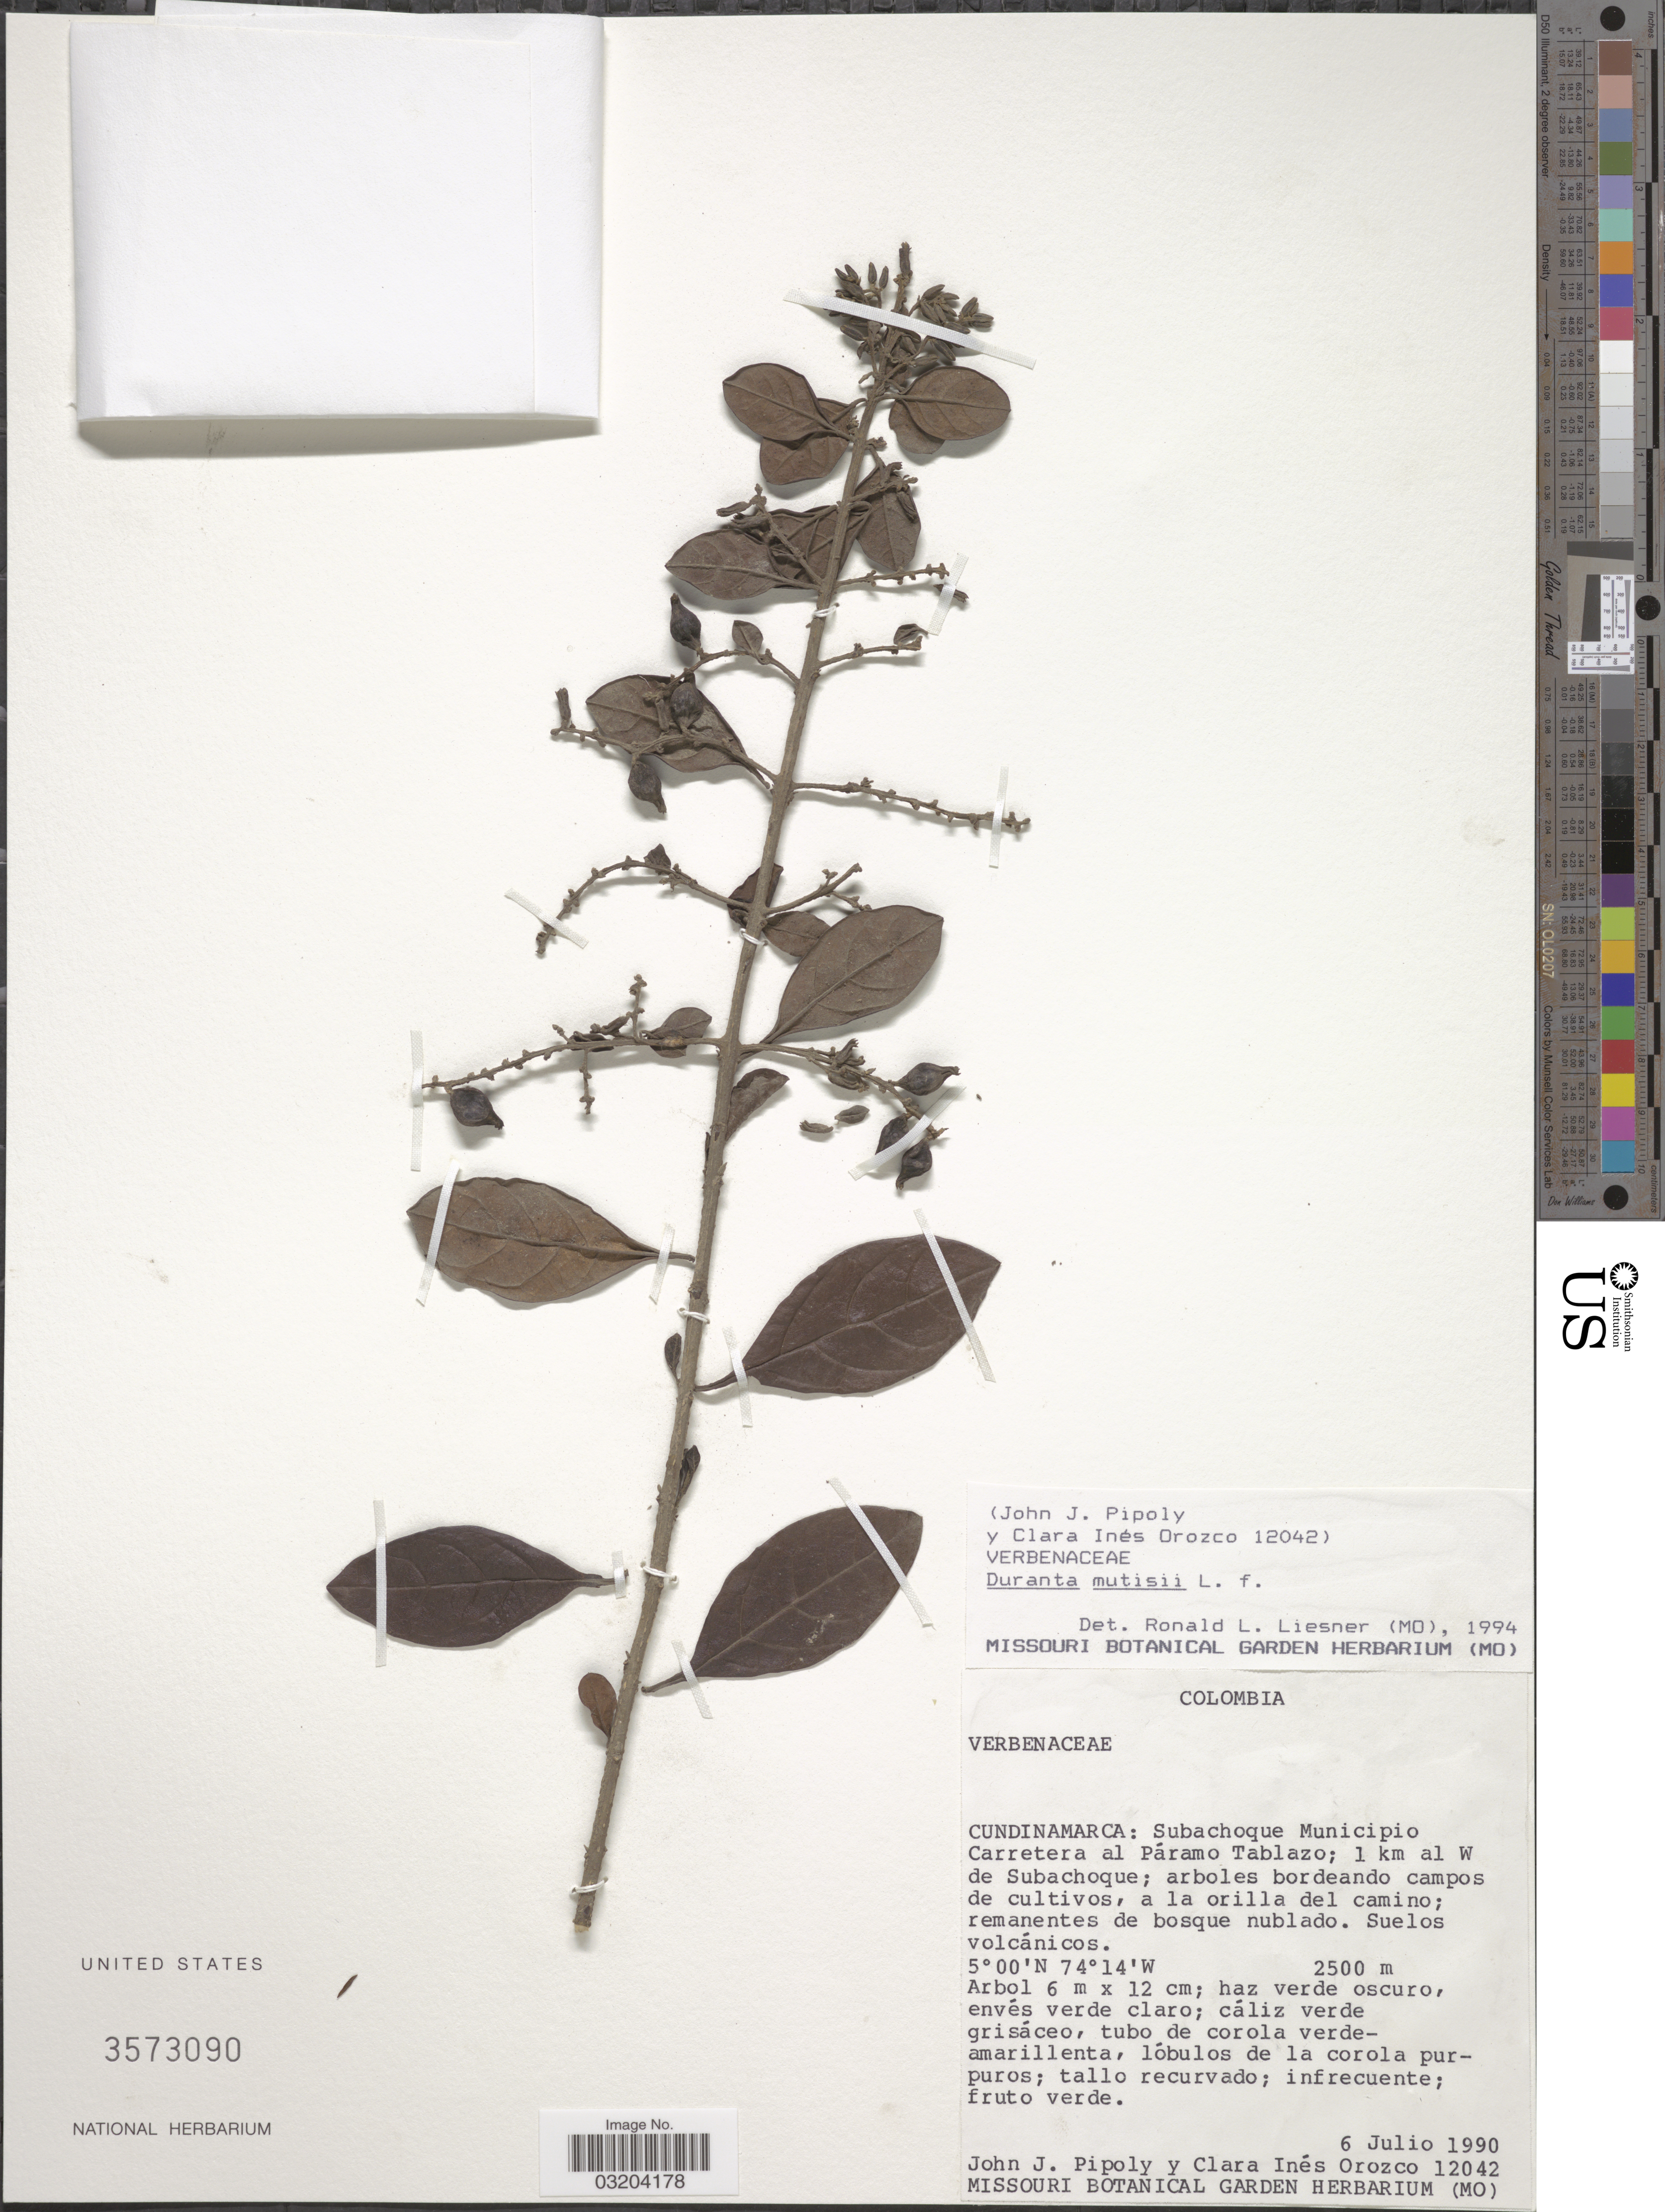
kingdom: Plantae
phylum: Tracheophyta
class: Magnoliopsida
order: Lamiales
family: Verbenaceae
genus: Duranta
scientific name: Duranta sp.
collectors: J. J. Pipoly & C. I. Orozco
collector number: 12042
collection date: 1990-07-06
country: Colombia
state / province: Cundinamarca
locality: Subachoque Municipio. Carretera al Páramo Tablazo; 1 km al W de Subachoque.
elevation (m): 2500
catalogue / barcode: US 3573090